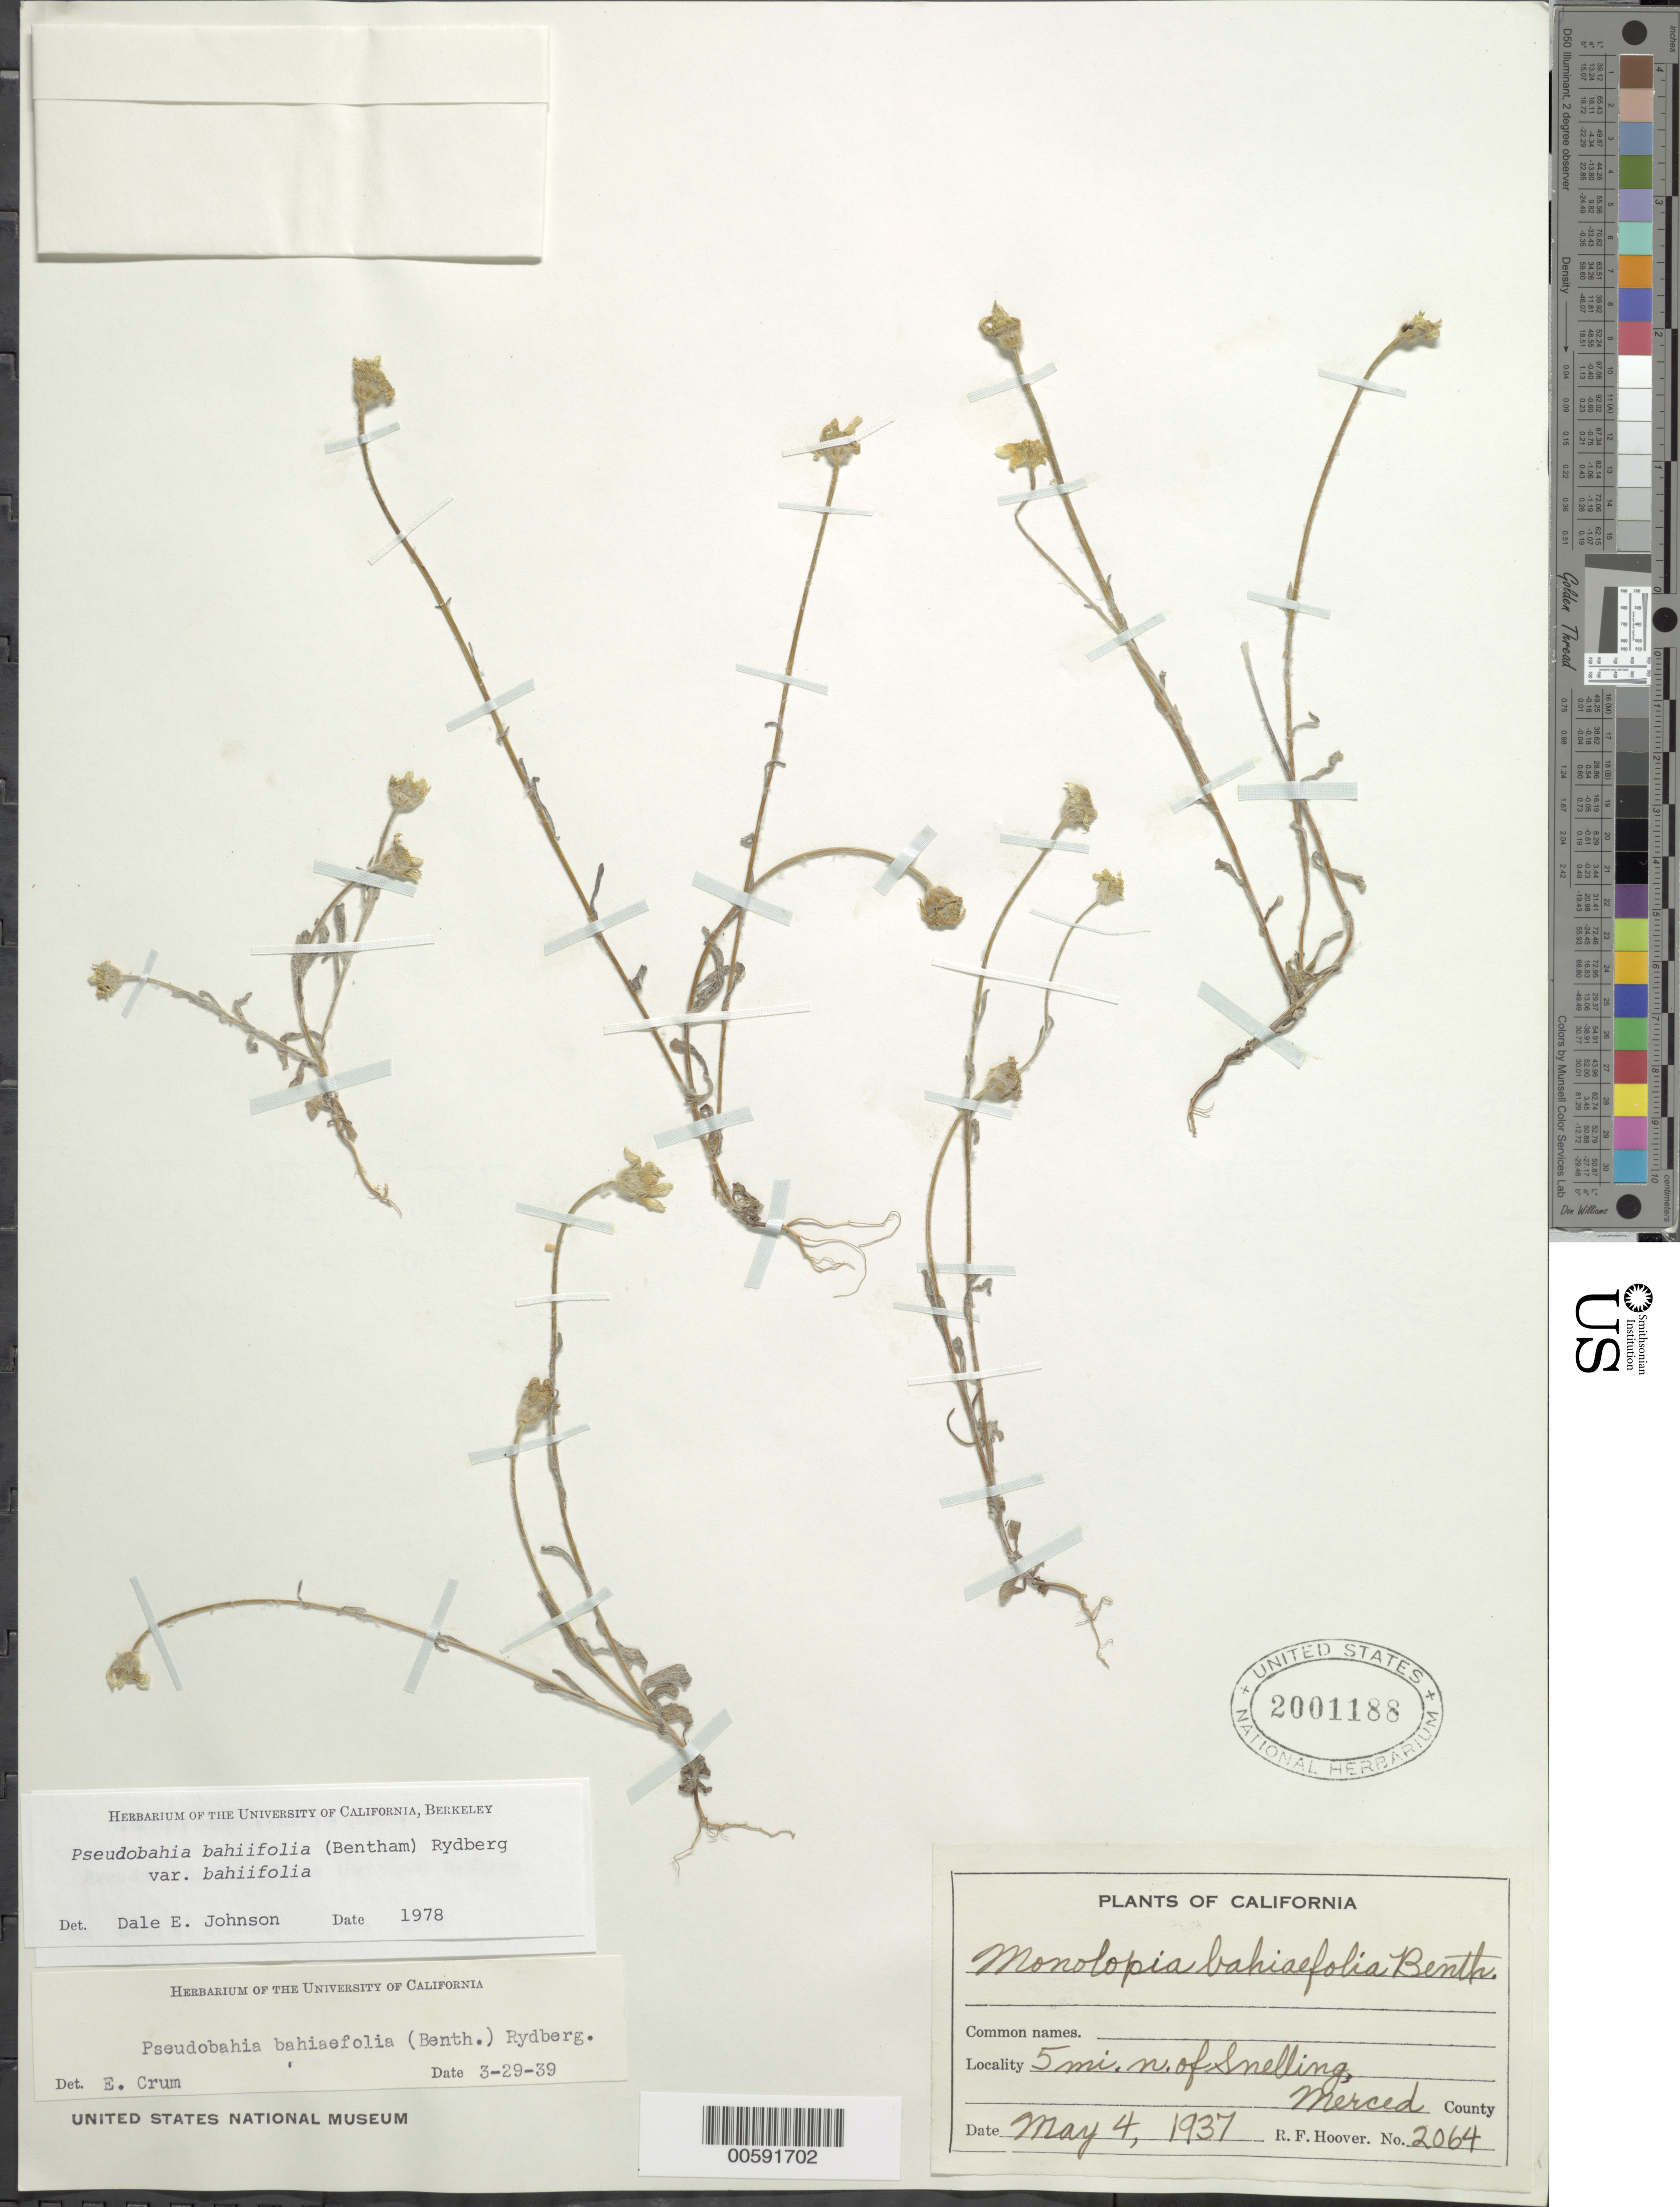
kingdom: Plantae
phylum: Tracheophyta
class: Magnoliopsida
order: Asterales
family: Asteraceae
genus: Pseudobahia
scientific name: Pseudobahia bahiifolia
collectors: R. F. Hoover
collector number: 2064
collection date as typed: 04 May 1937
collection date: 1937-05-04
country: United States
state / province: California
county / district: Merced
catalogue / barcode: US 2001188